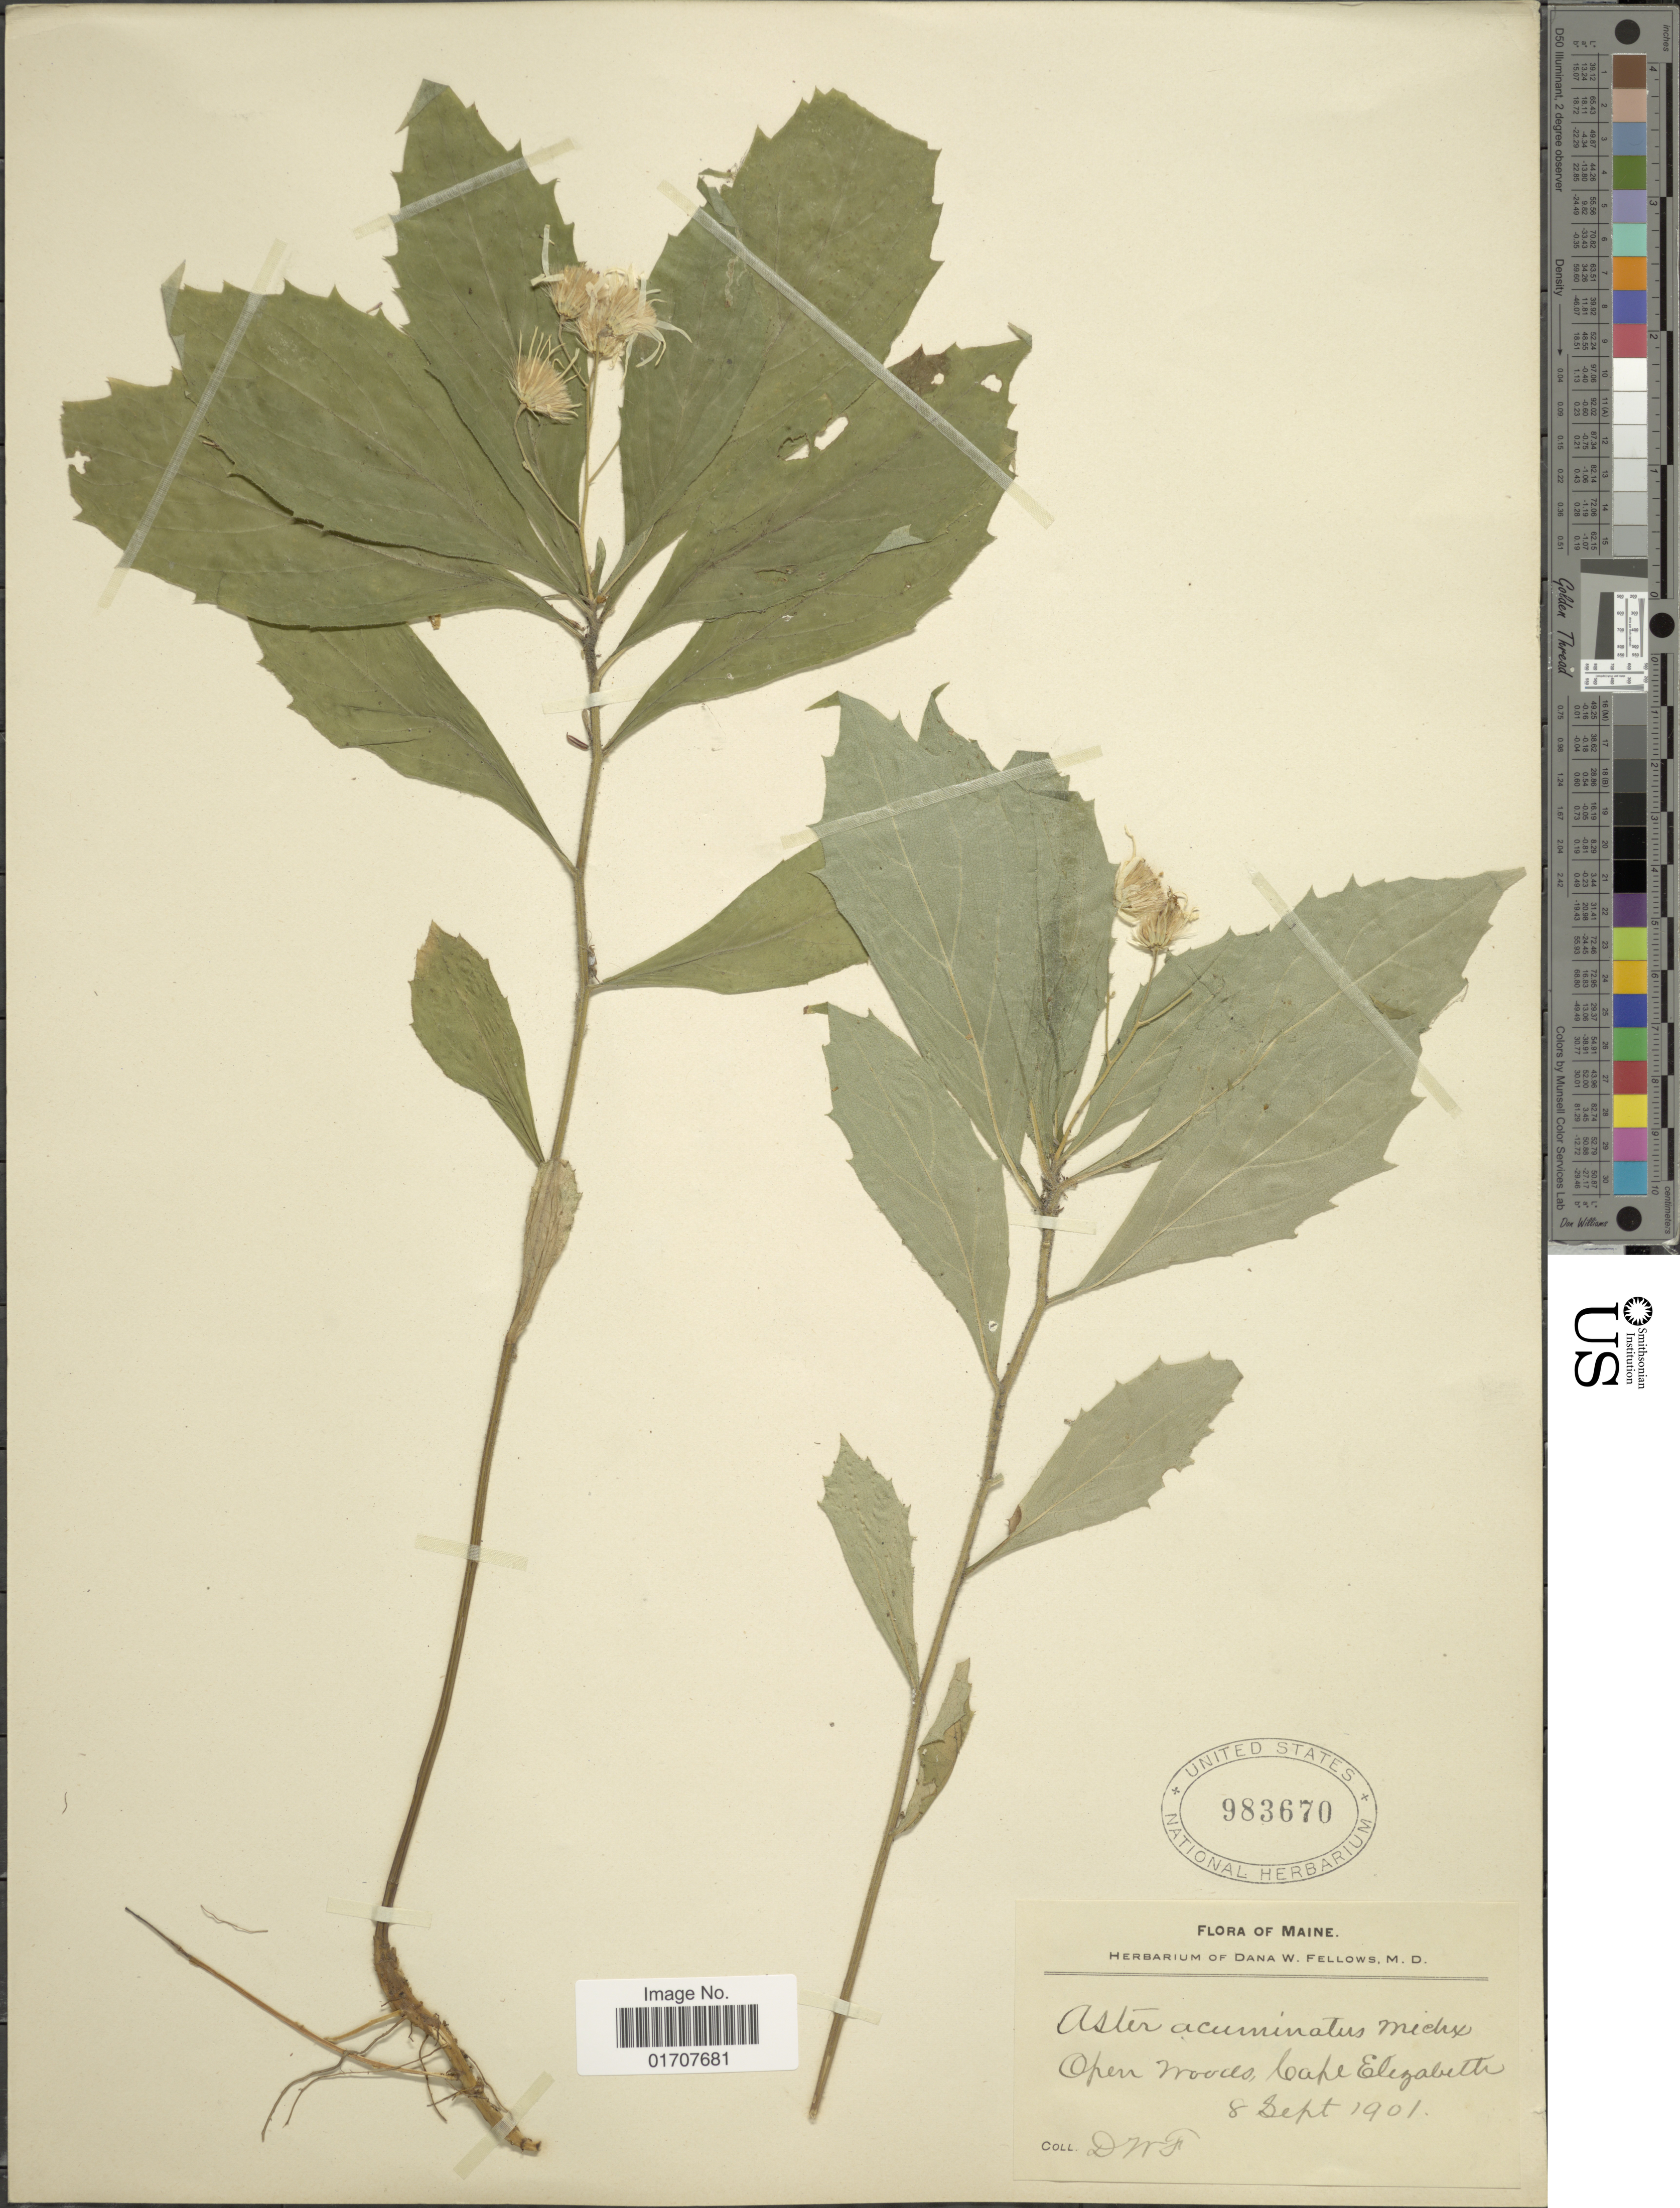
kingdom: Plantae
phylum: Tracheophyta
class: Magnoliopsida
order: Asterales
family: Asteraceae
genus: Oclemena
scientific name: Oclemena acuminata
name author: (Michx.) Greene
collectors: D. W. Fellows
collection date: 1901-09-08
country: United States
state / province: Maine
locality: Lake Elizabeth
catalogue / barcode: US 983670